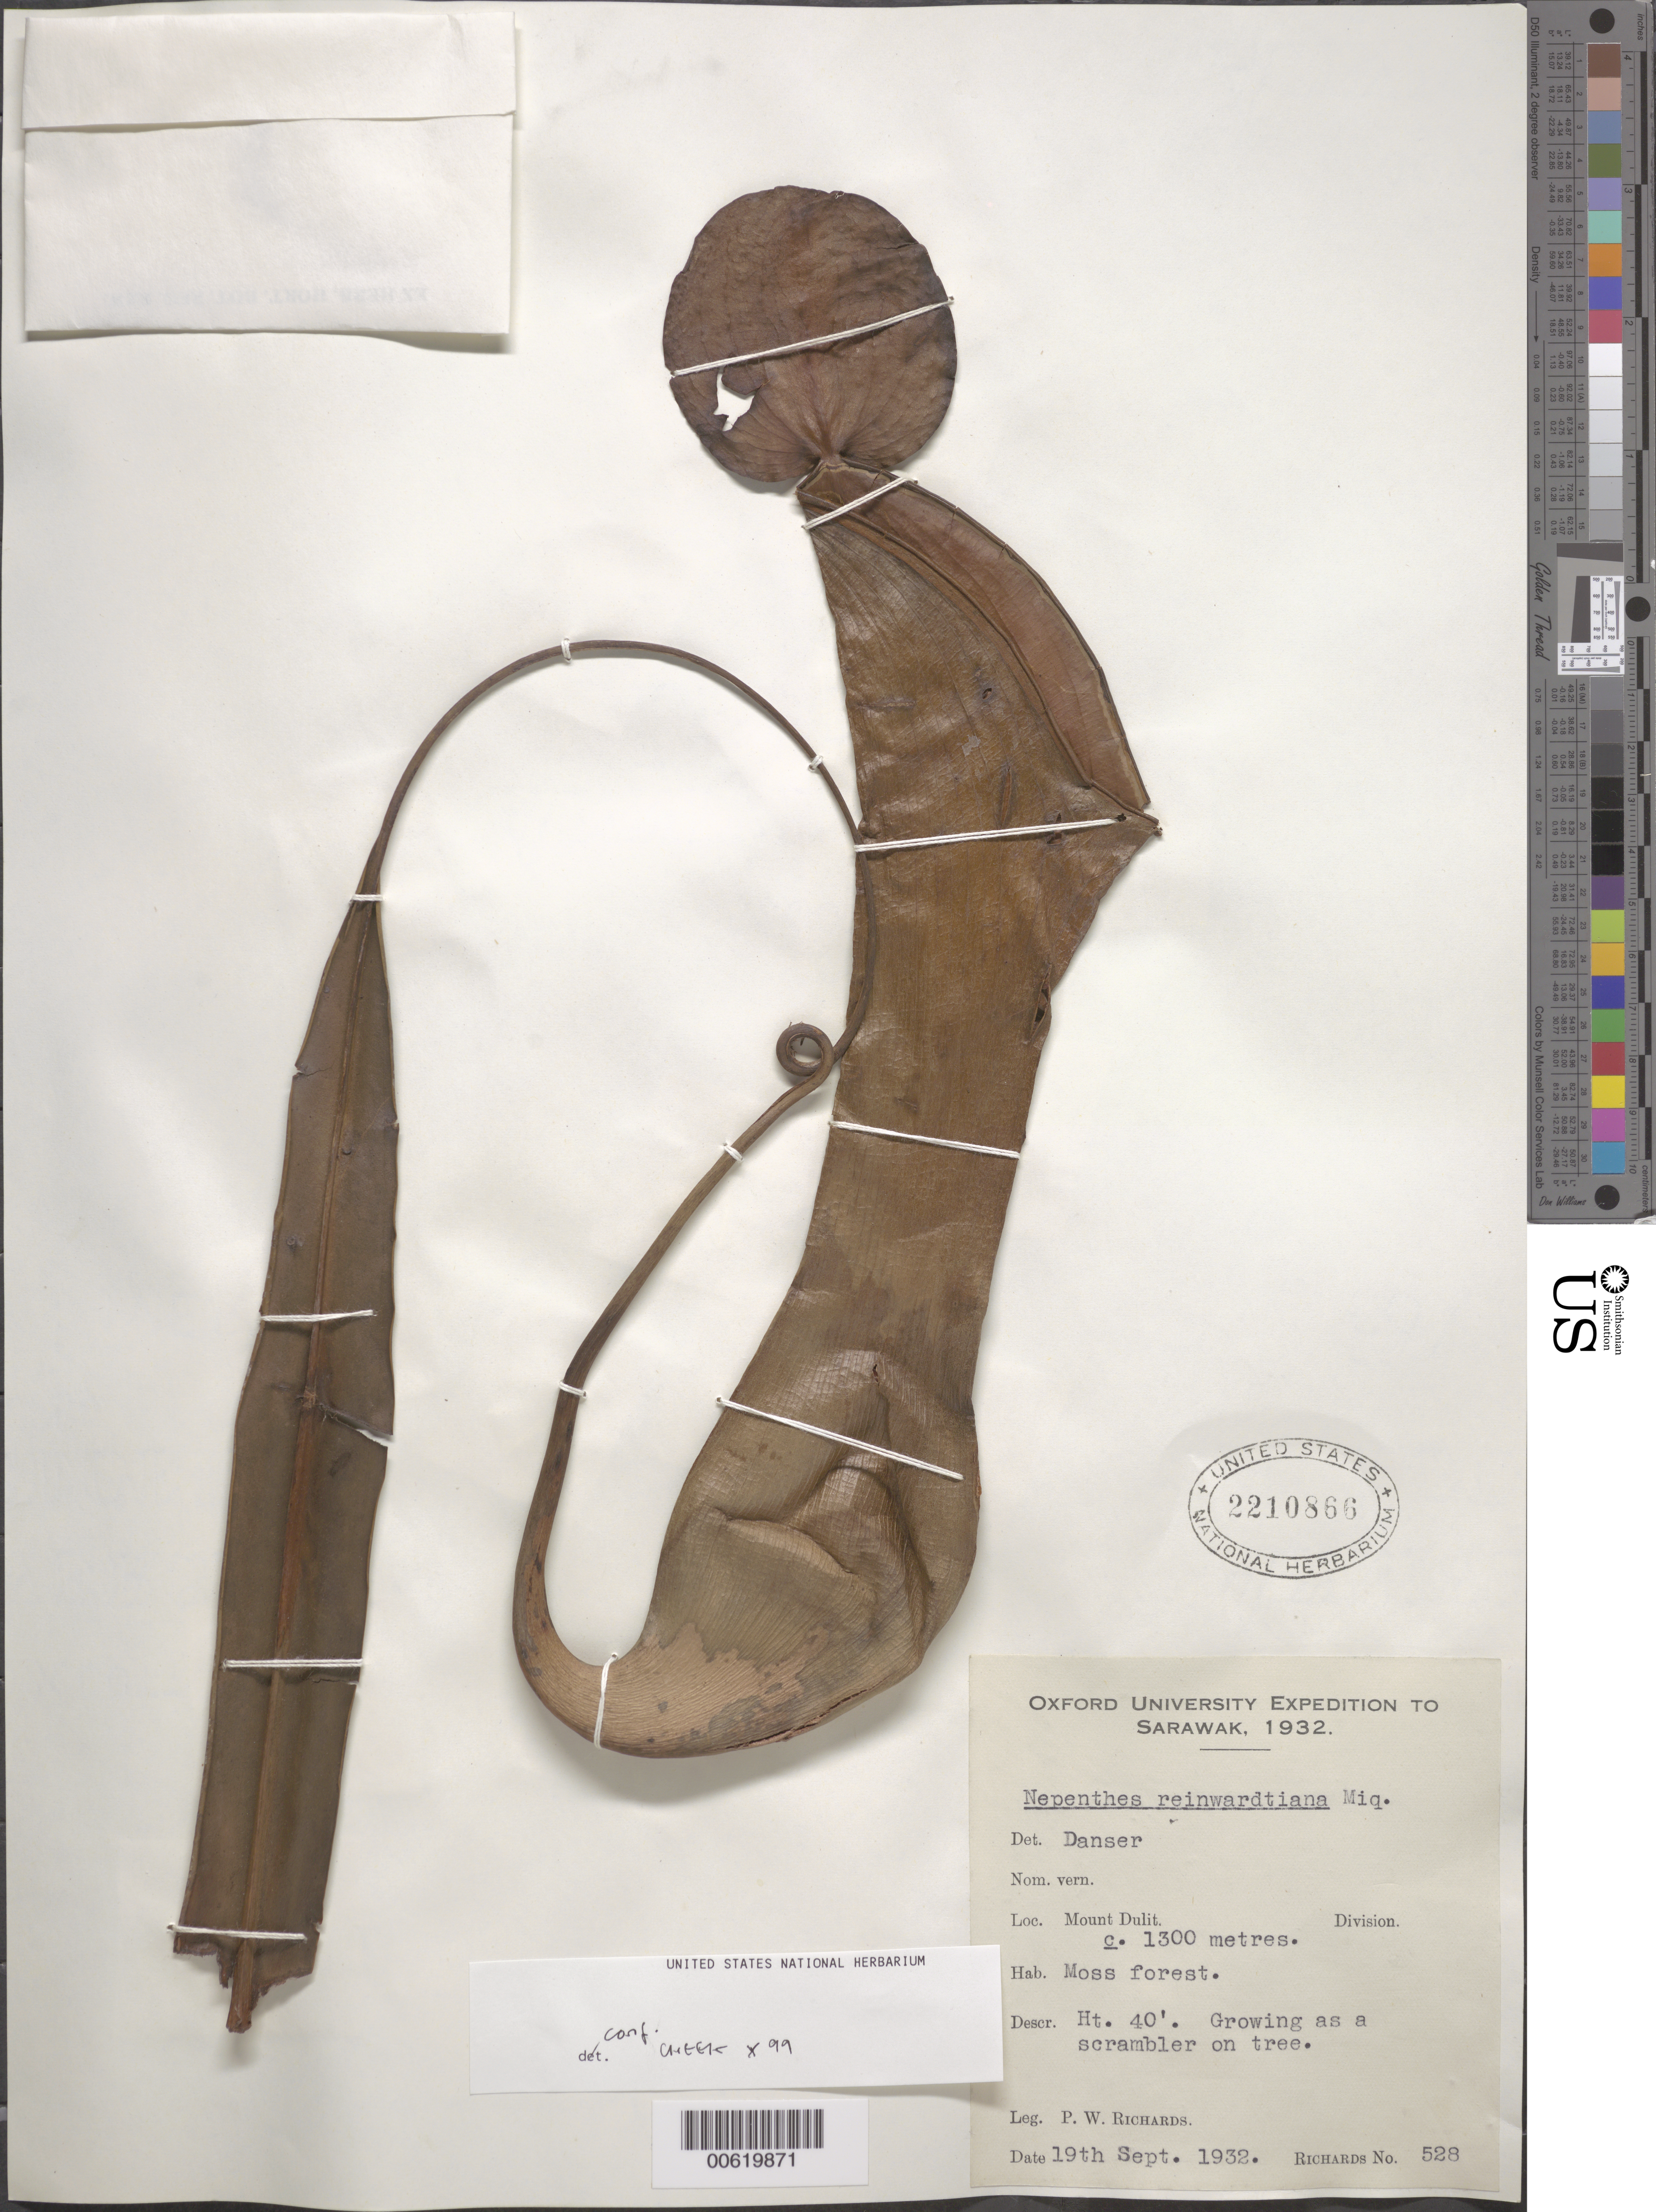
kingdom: Plantae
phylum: Tracheophyta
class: Magnoliopsida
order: Caryophyllales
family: Nepenthaceae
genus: Nepenthes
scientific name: Nepenthes reinwardtiana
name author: Miq.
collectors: P. Richards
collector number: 528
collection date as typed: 19 Sep 1932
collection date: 1932-09-19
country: Malaysia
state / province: Sarawak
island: Borneo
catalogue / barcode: US 2210866